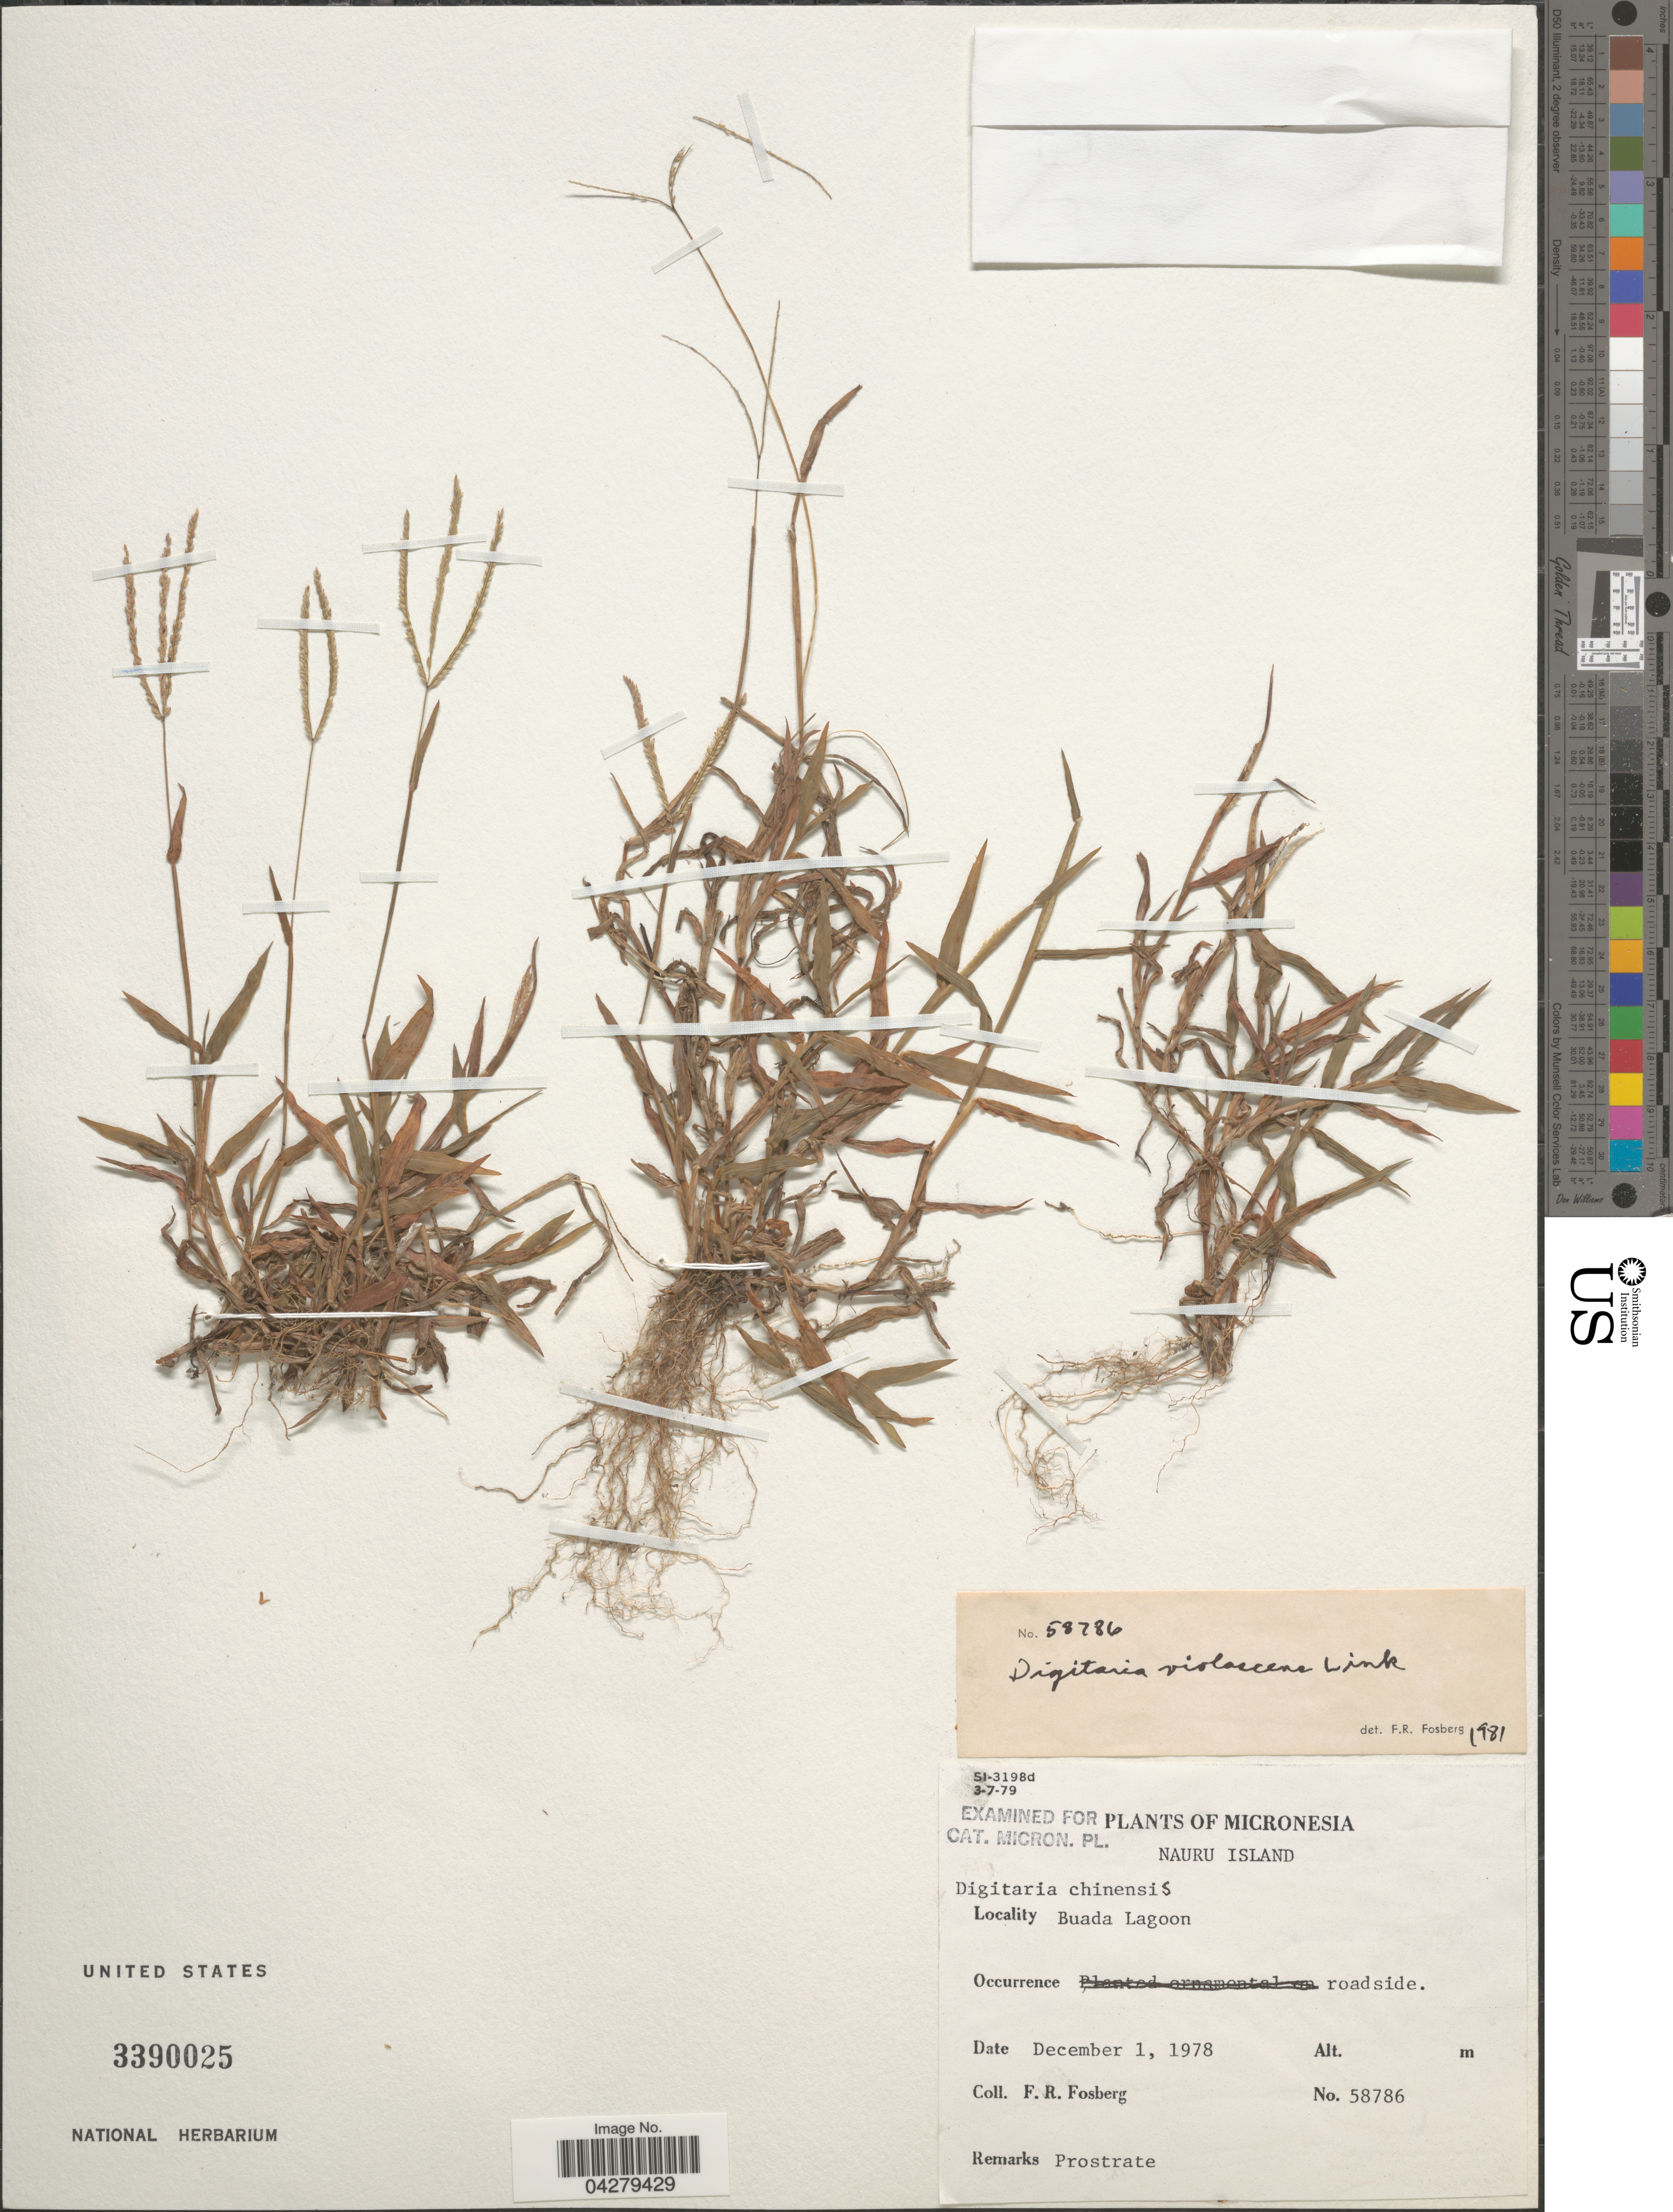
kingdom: Plantae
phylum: Tracheophyta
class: Liliopsida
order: Poales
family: Poaceae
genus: Digitaria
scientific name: Digitaria violascens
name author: Link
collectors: F. R. Fosberg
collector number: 58786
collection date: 1978-12-01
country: Micronesia, Federated States of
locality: Micronesia. nauru Island. Buada Lagoon.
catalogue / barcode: US 3390025